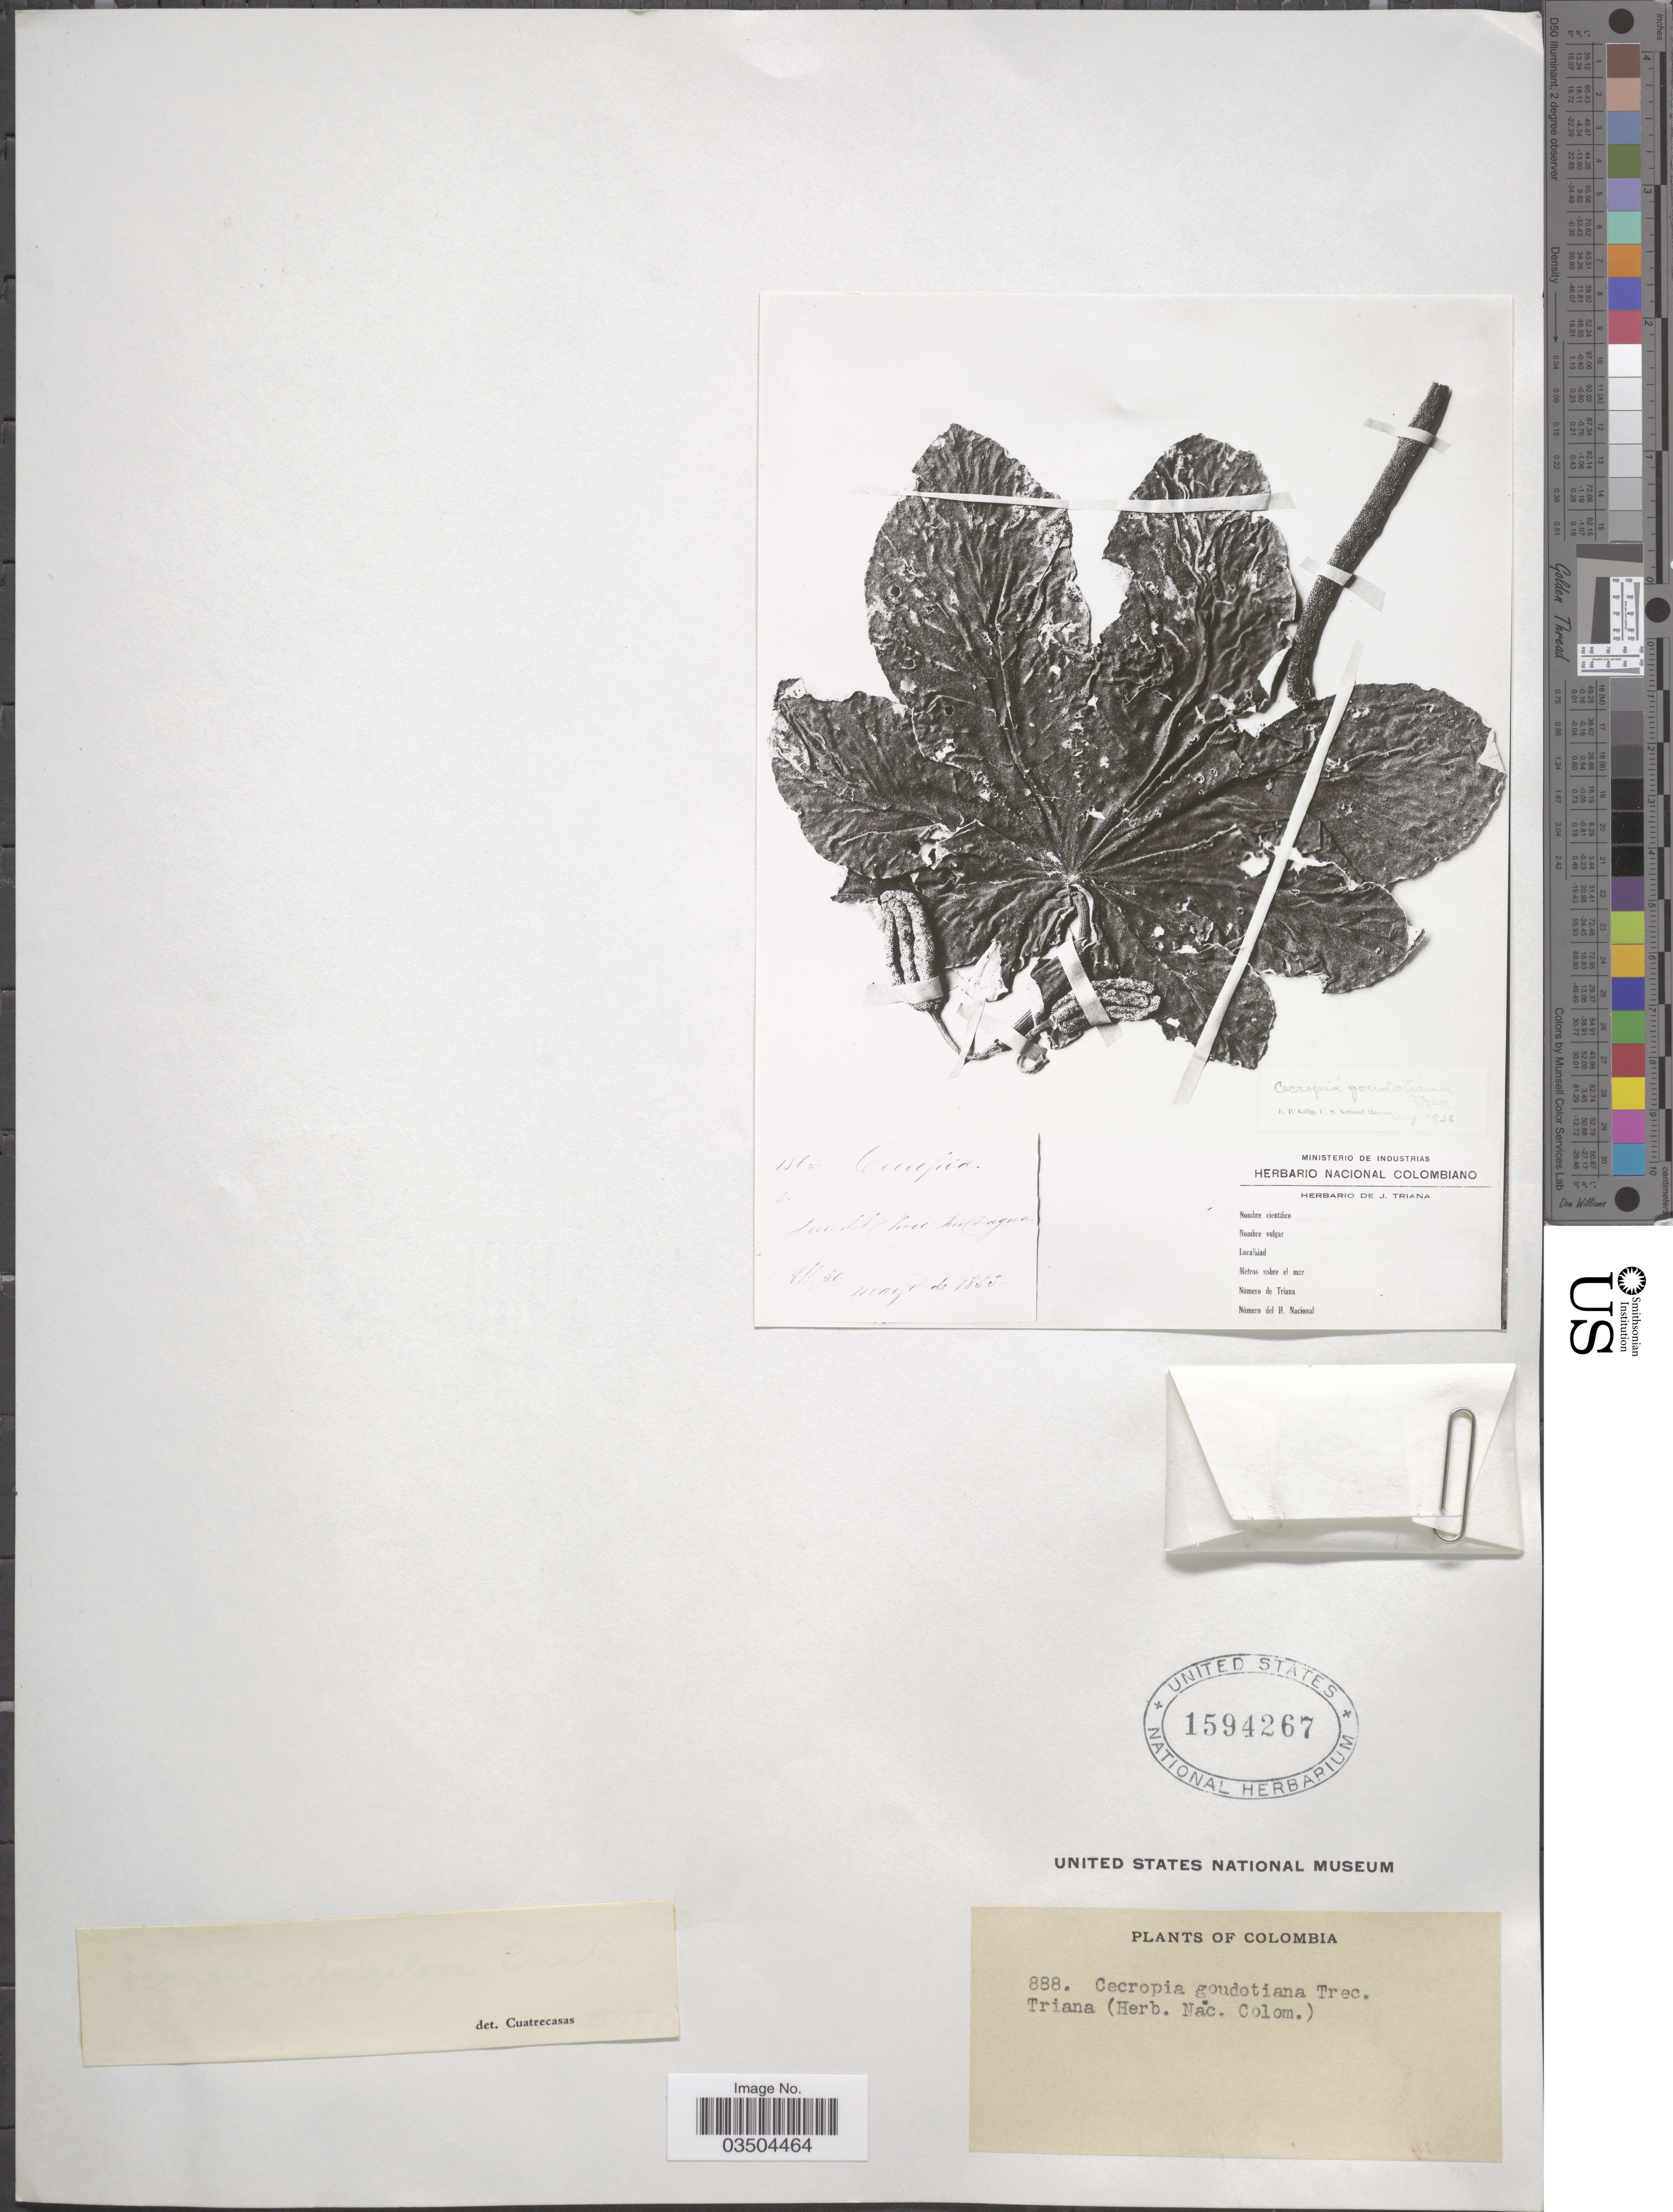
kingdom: Plantae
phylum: Tracheophyta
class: Magnoliopsida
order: Rosales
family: Urticaceae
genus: Cecropia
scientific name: Cecropia goudotiana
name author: Trécul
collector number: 1860?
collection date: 1855-05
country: Colombia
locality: Sur del Prov. del Dagua.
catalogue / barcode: US 1594267